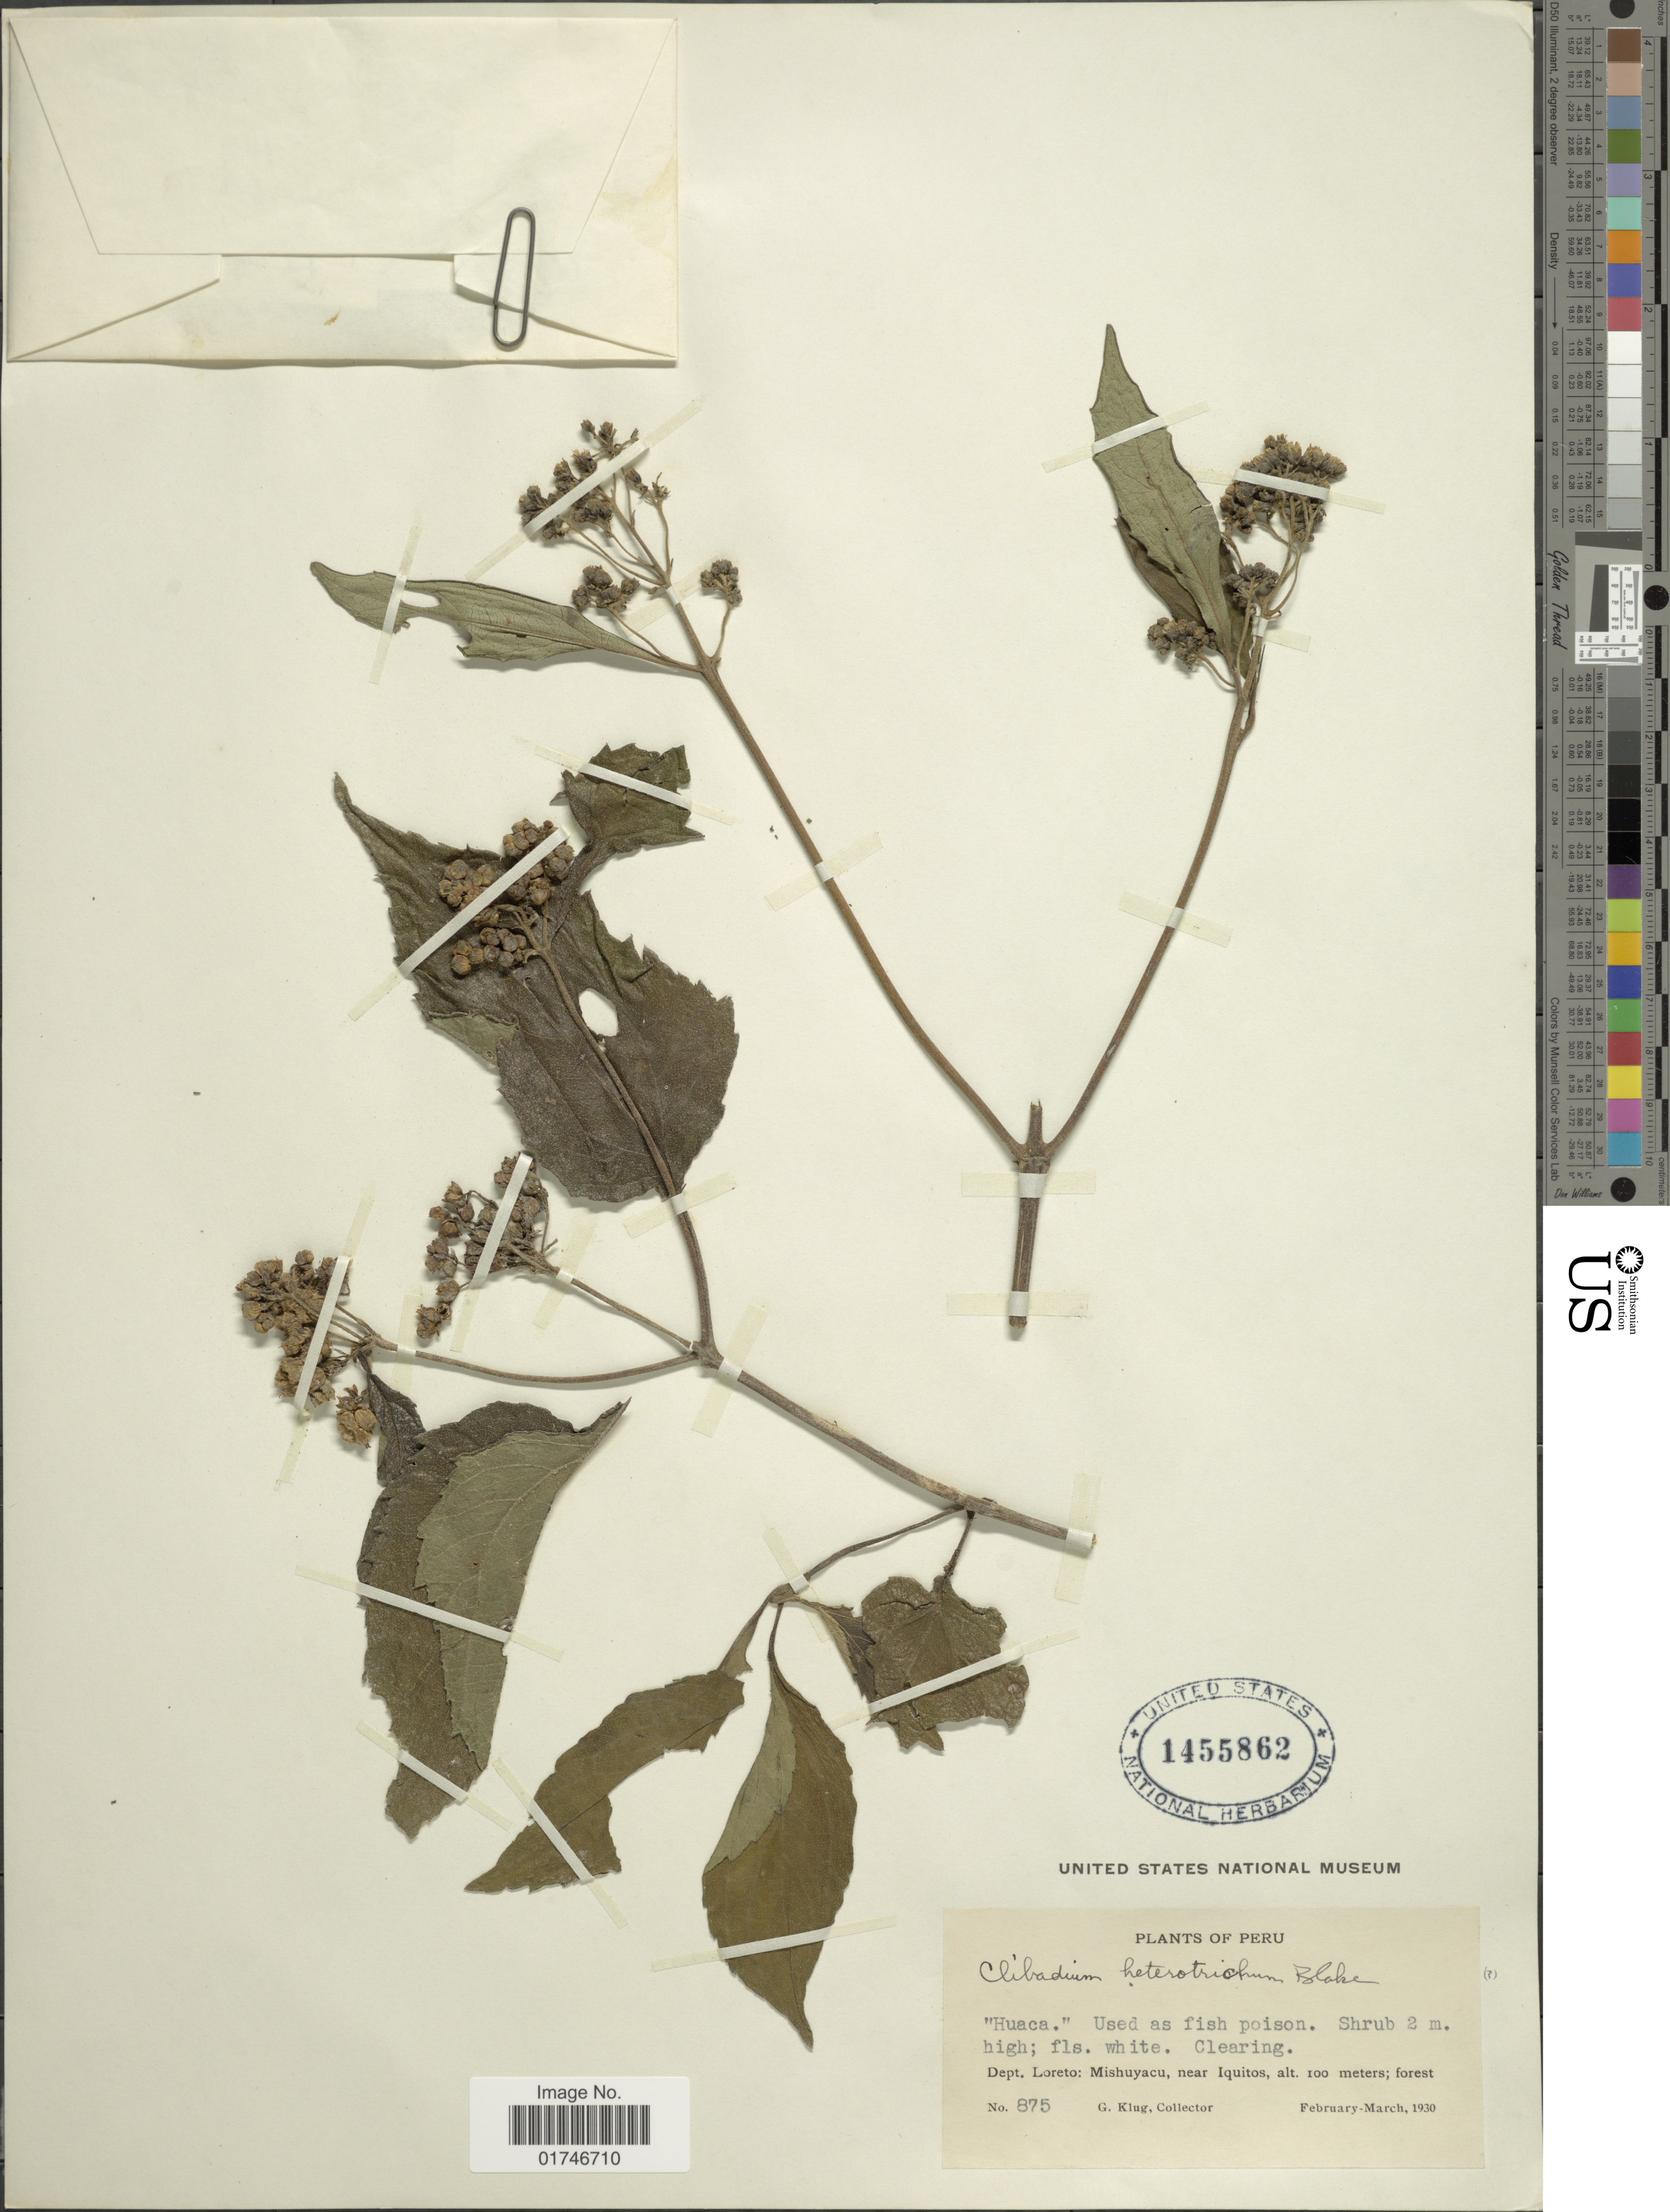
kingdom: Plantae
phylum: Tracheophyta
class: Magnoliopsida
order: Asterales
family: Asteraceae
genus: Clibadium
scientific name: Clibadium peruvianum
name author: Poepp.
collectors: G. Klug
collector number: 875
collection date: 1930-02/1930-03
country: Peru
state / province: Loreto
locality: Dept. Loreto: Mishuyacu, near Iquitos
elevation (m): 100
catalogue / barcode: US 1455862